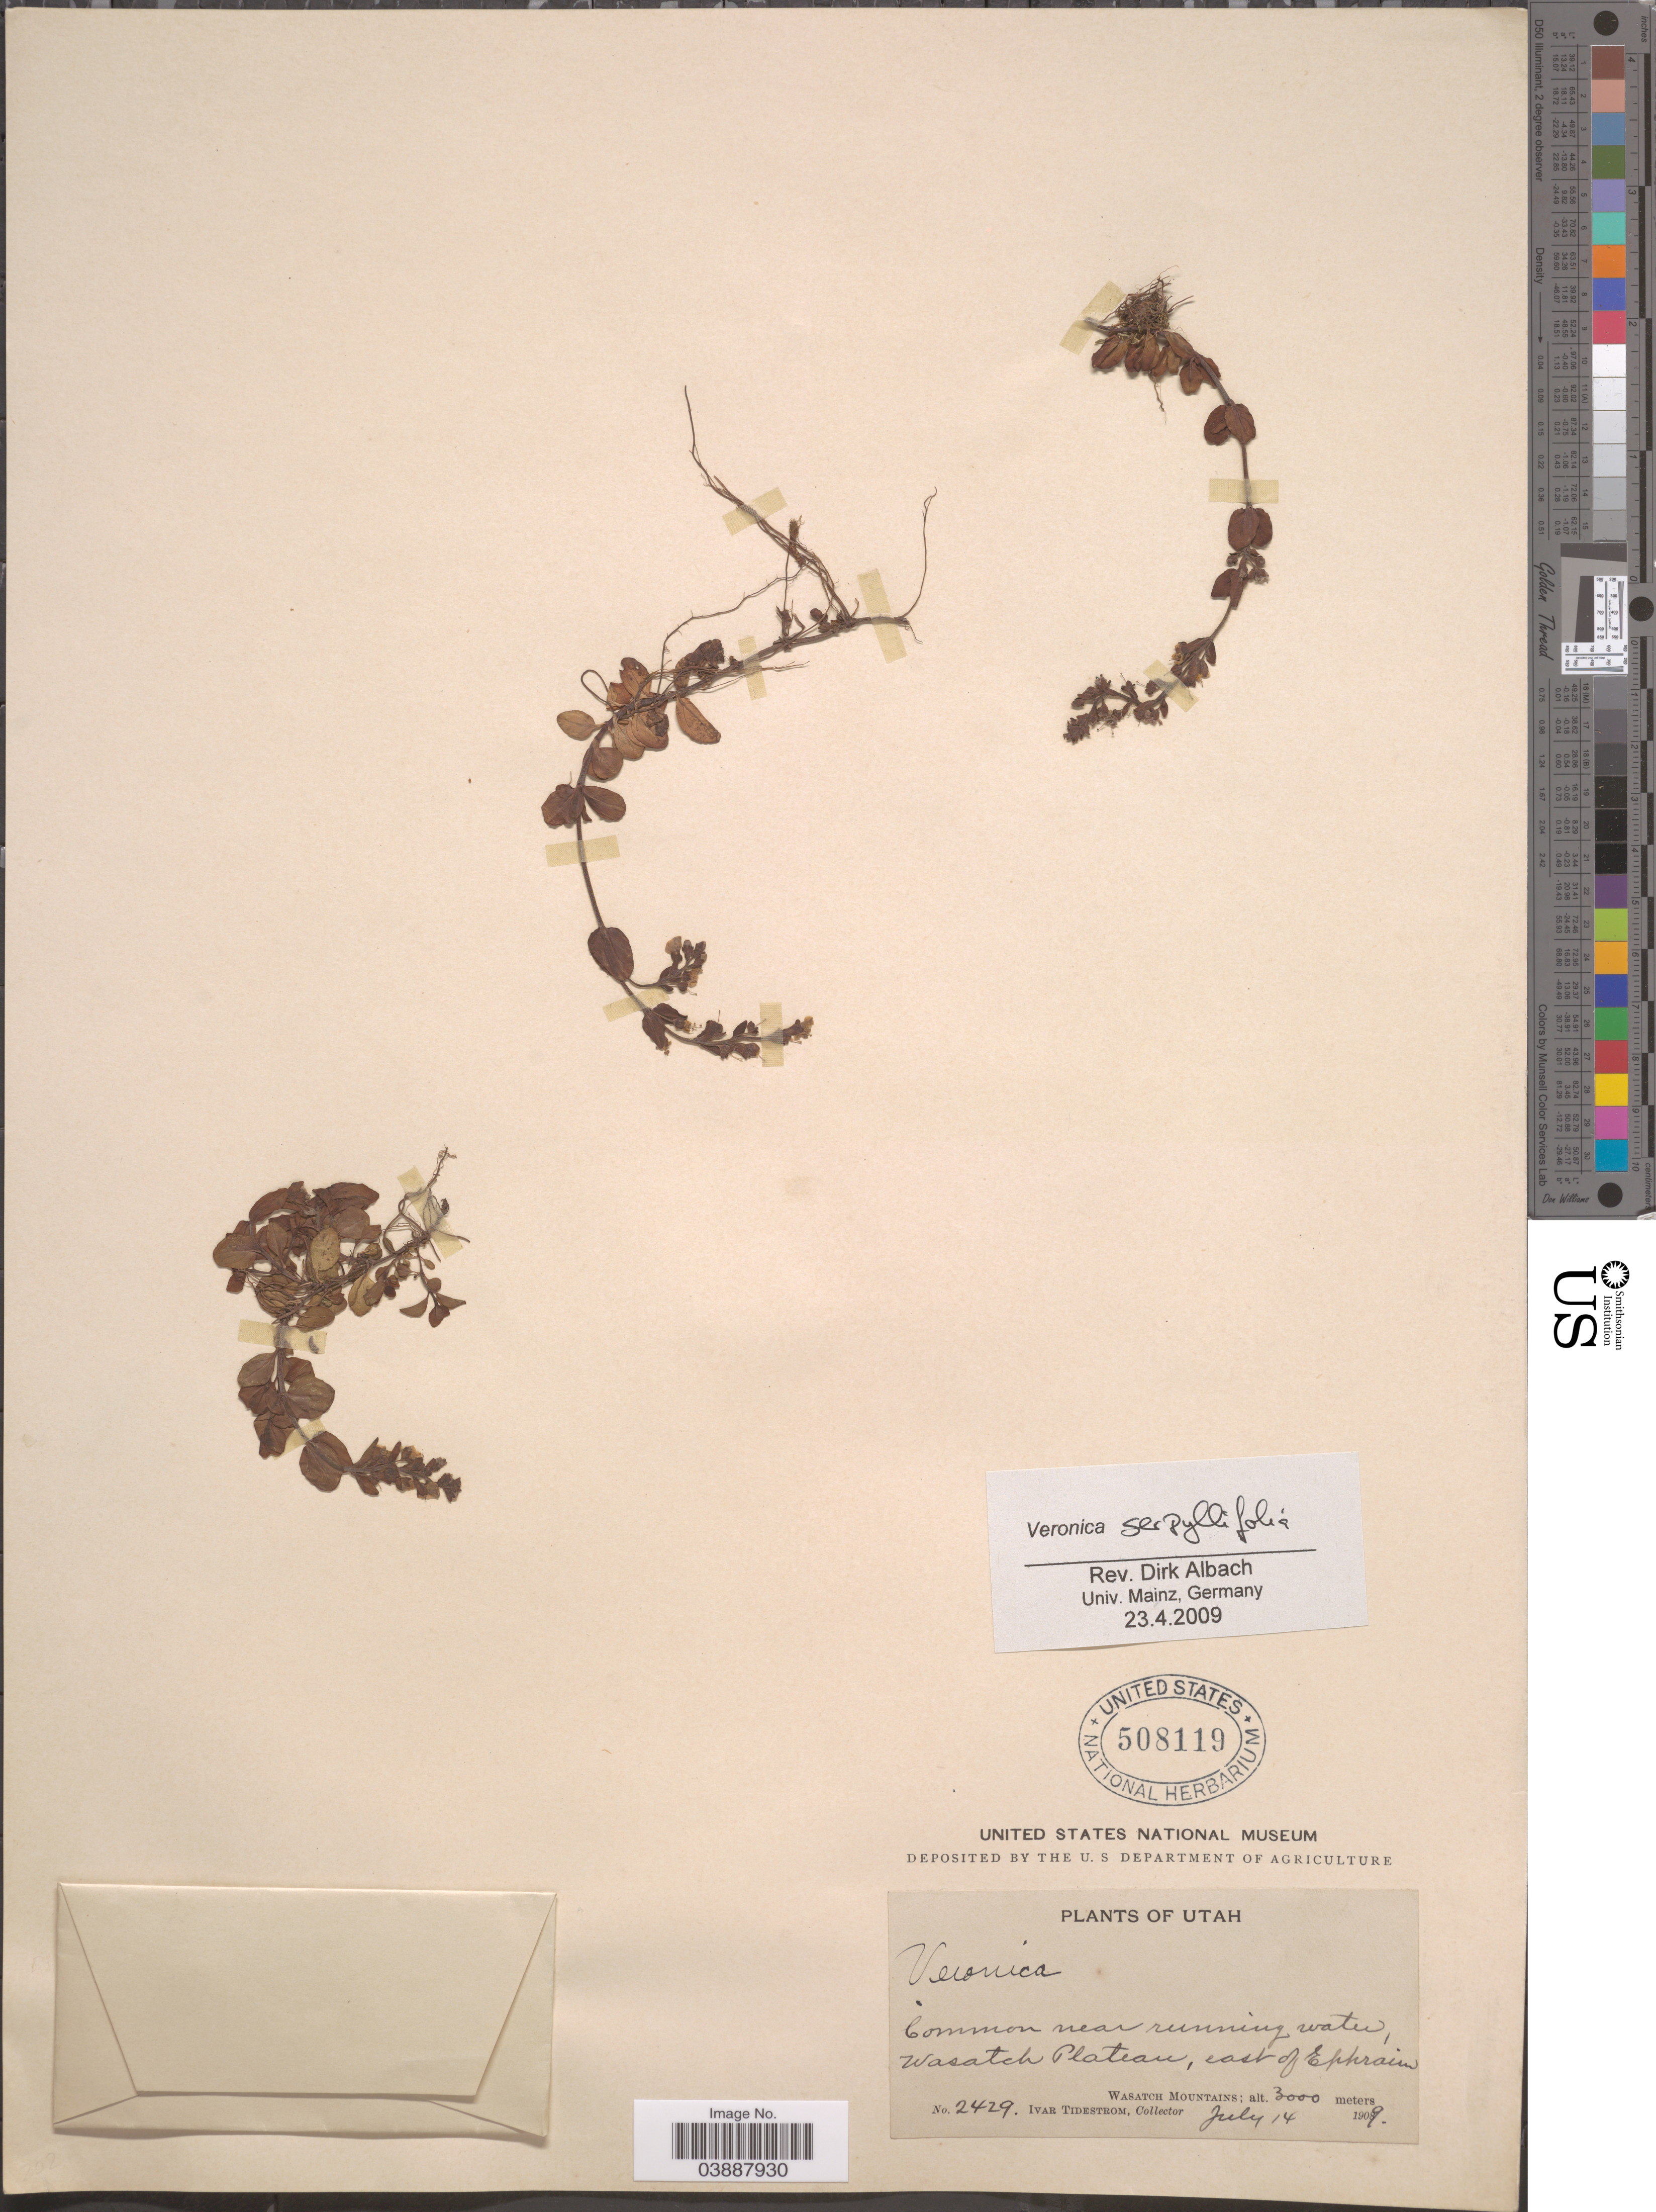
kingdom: Plantae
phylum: Tracheophyta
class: Magnoliopsida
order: Lamiales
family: Plantaginaceae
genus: Veronica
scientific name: Veronica serpyllifolia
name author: L.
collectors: I. F. Tidestrom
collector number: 2429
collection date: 1909-07-14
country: United States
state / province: Utah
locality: Near running water, Wasatch Plateau, east of Ephraim. Wasatch Mountains.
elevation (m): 3000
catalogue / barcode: US 508119